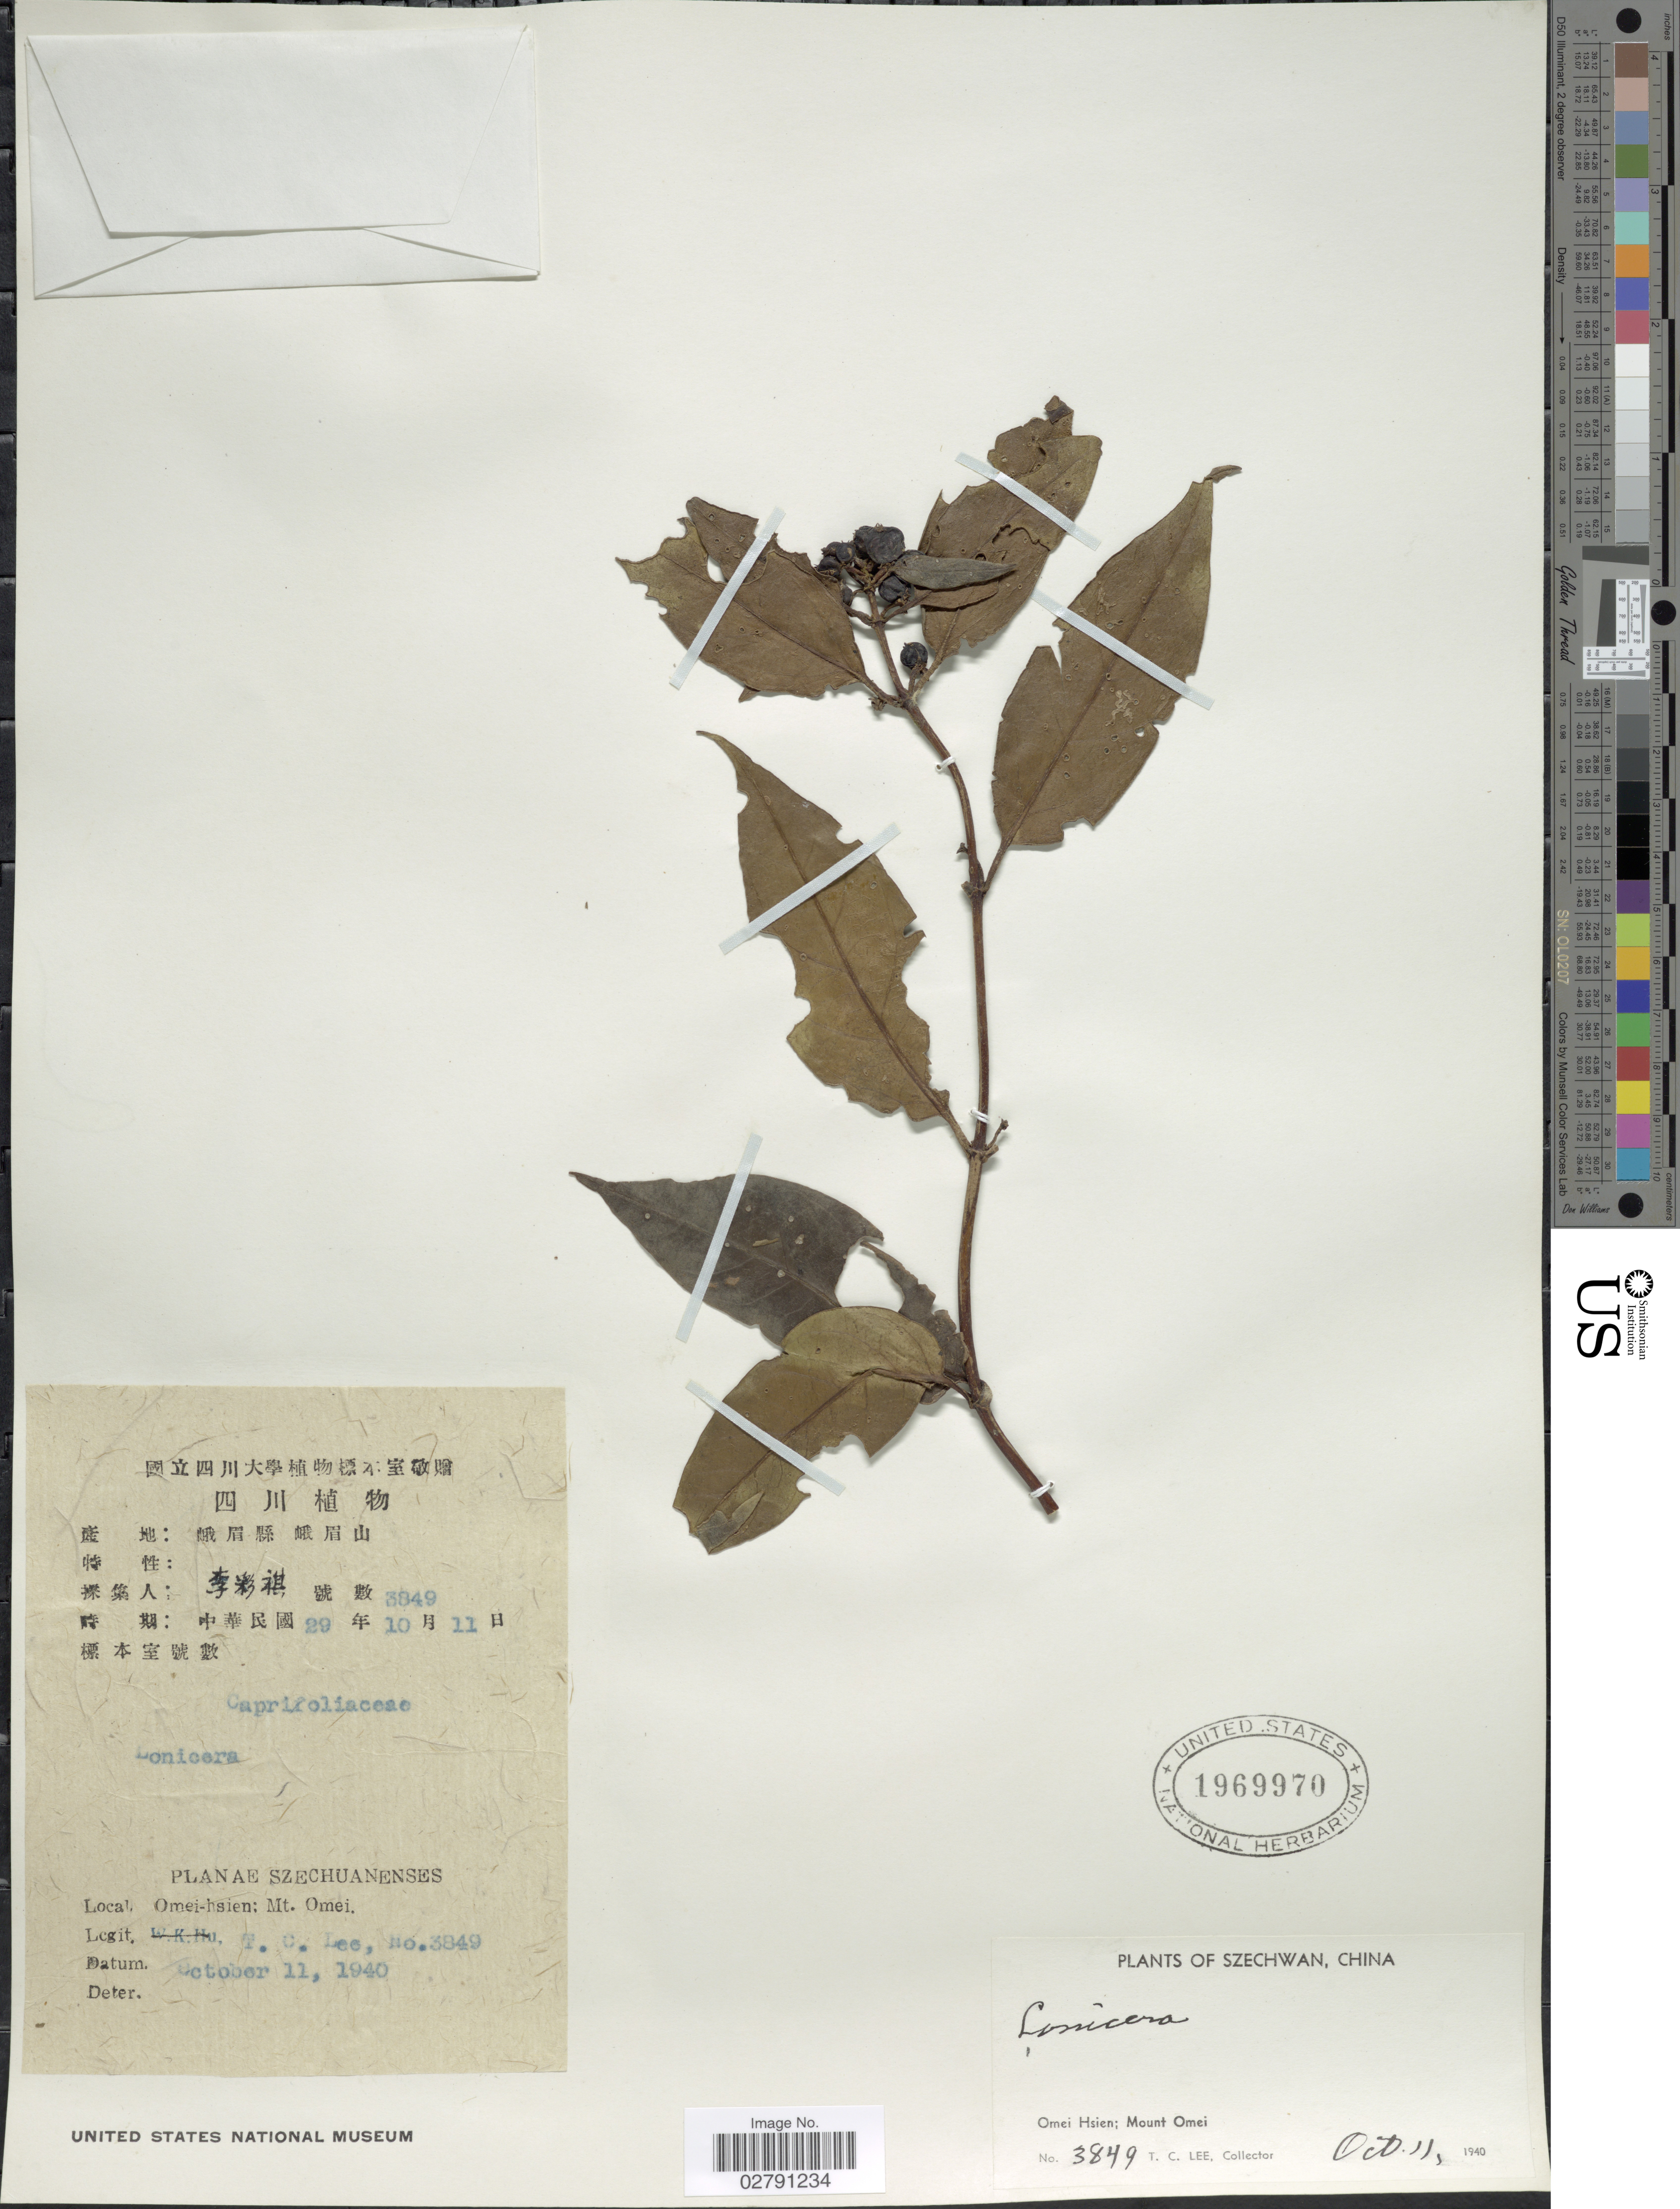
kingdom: Plantae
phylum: Tracheophyta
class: Magnoliopsida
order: Dipsacales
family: Caprifoliaceae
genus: Lonicera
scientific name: Lonicera sp.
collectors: T. Lee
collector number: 3849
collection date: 1940-10-11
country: China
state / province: Sichuan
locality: Szechwan. Omei Hsien; Mount Omei.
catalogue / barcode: US 1969970